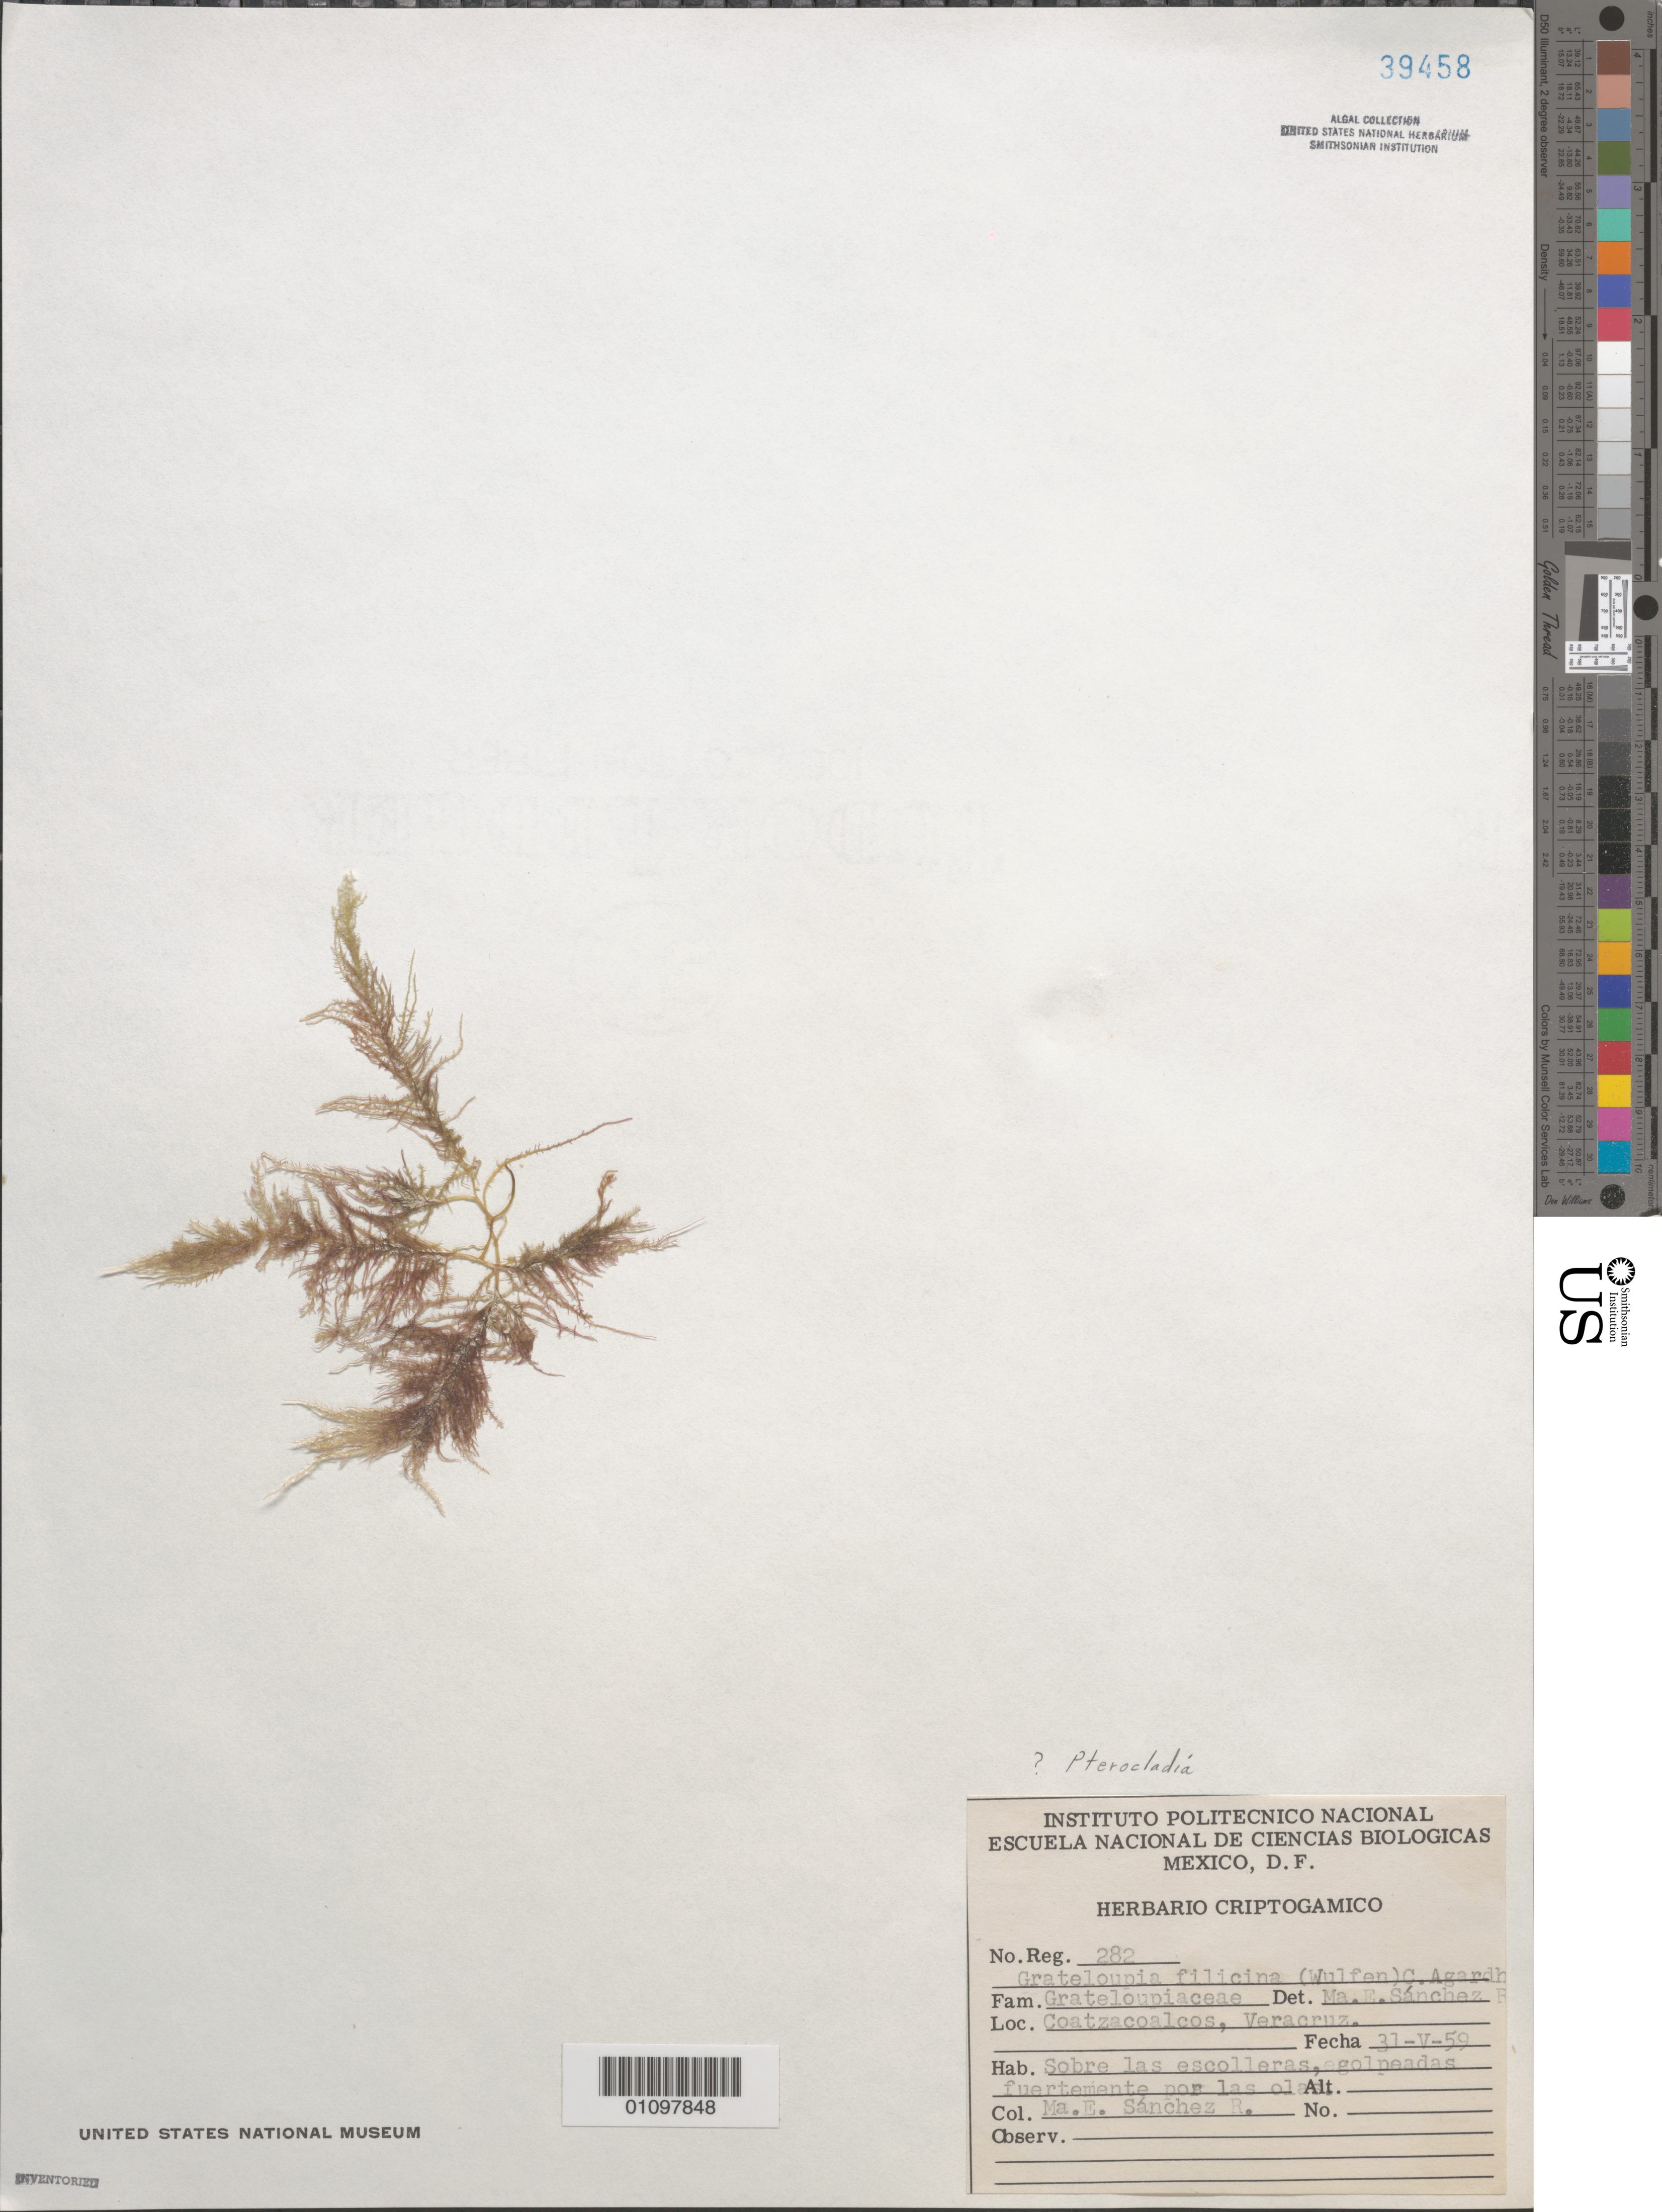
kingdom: Plantae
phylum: Rhodophyta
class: Florideophyceae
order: Gelidiales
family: Pterocladiaceae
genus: Pterocladia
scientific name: Pterocladia sp.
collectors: M. Sánchez R.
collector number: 282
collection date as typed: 31 May 1959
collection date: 1959-05-31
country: Mexico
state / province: Veracruz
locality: Coatzacoalcos, Bay of Campeche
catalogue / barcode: US 39458